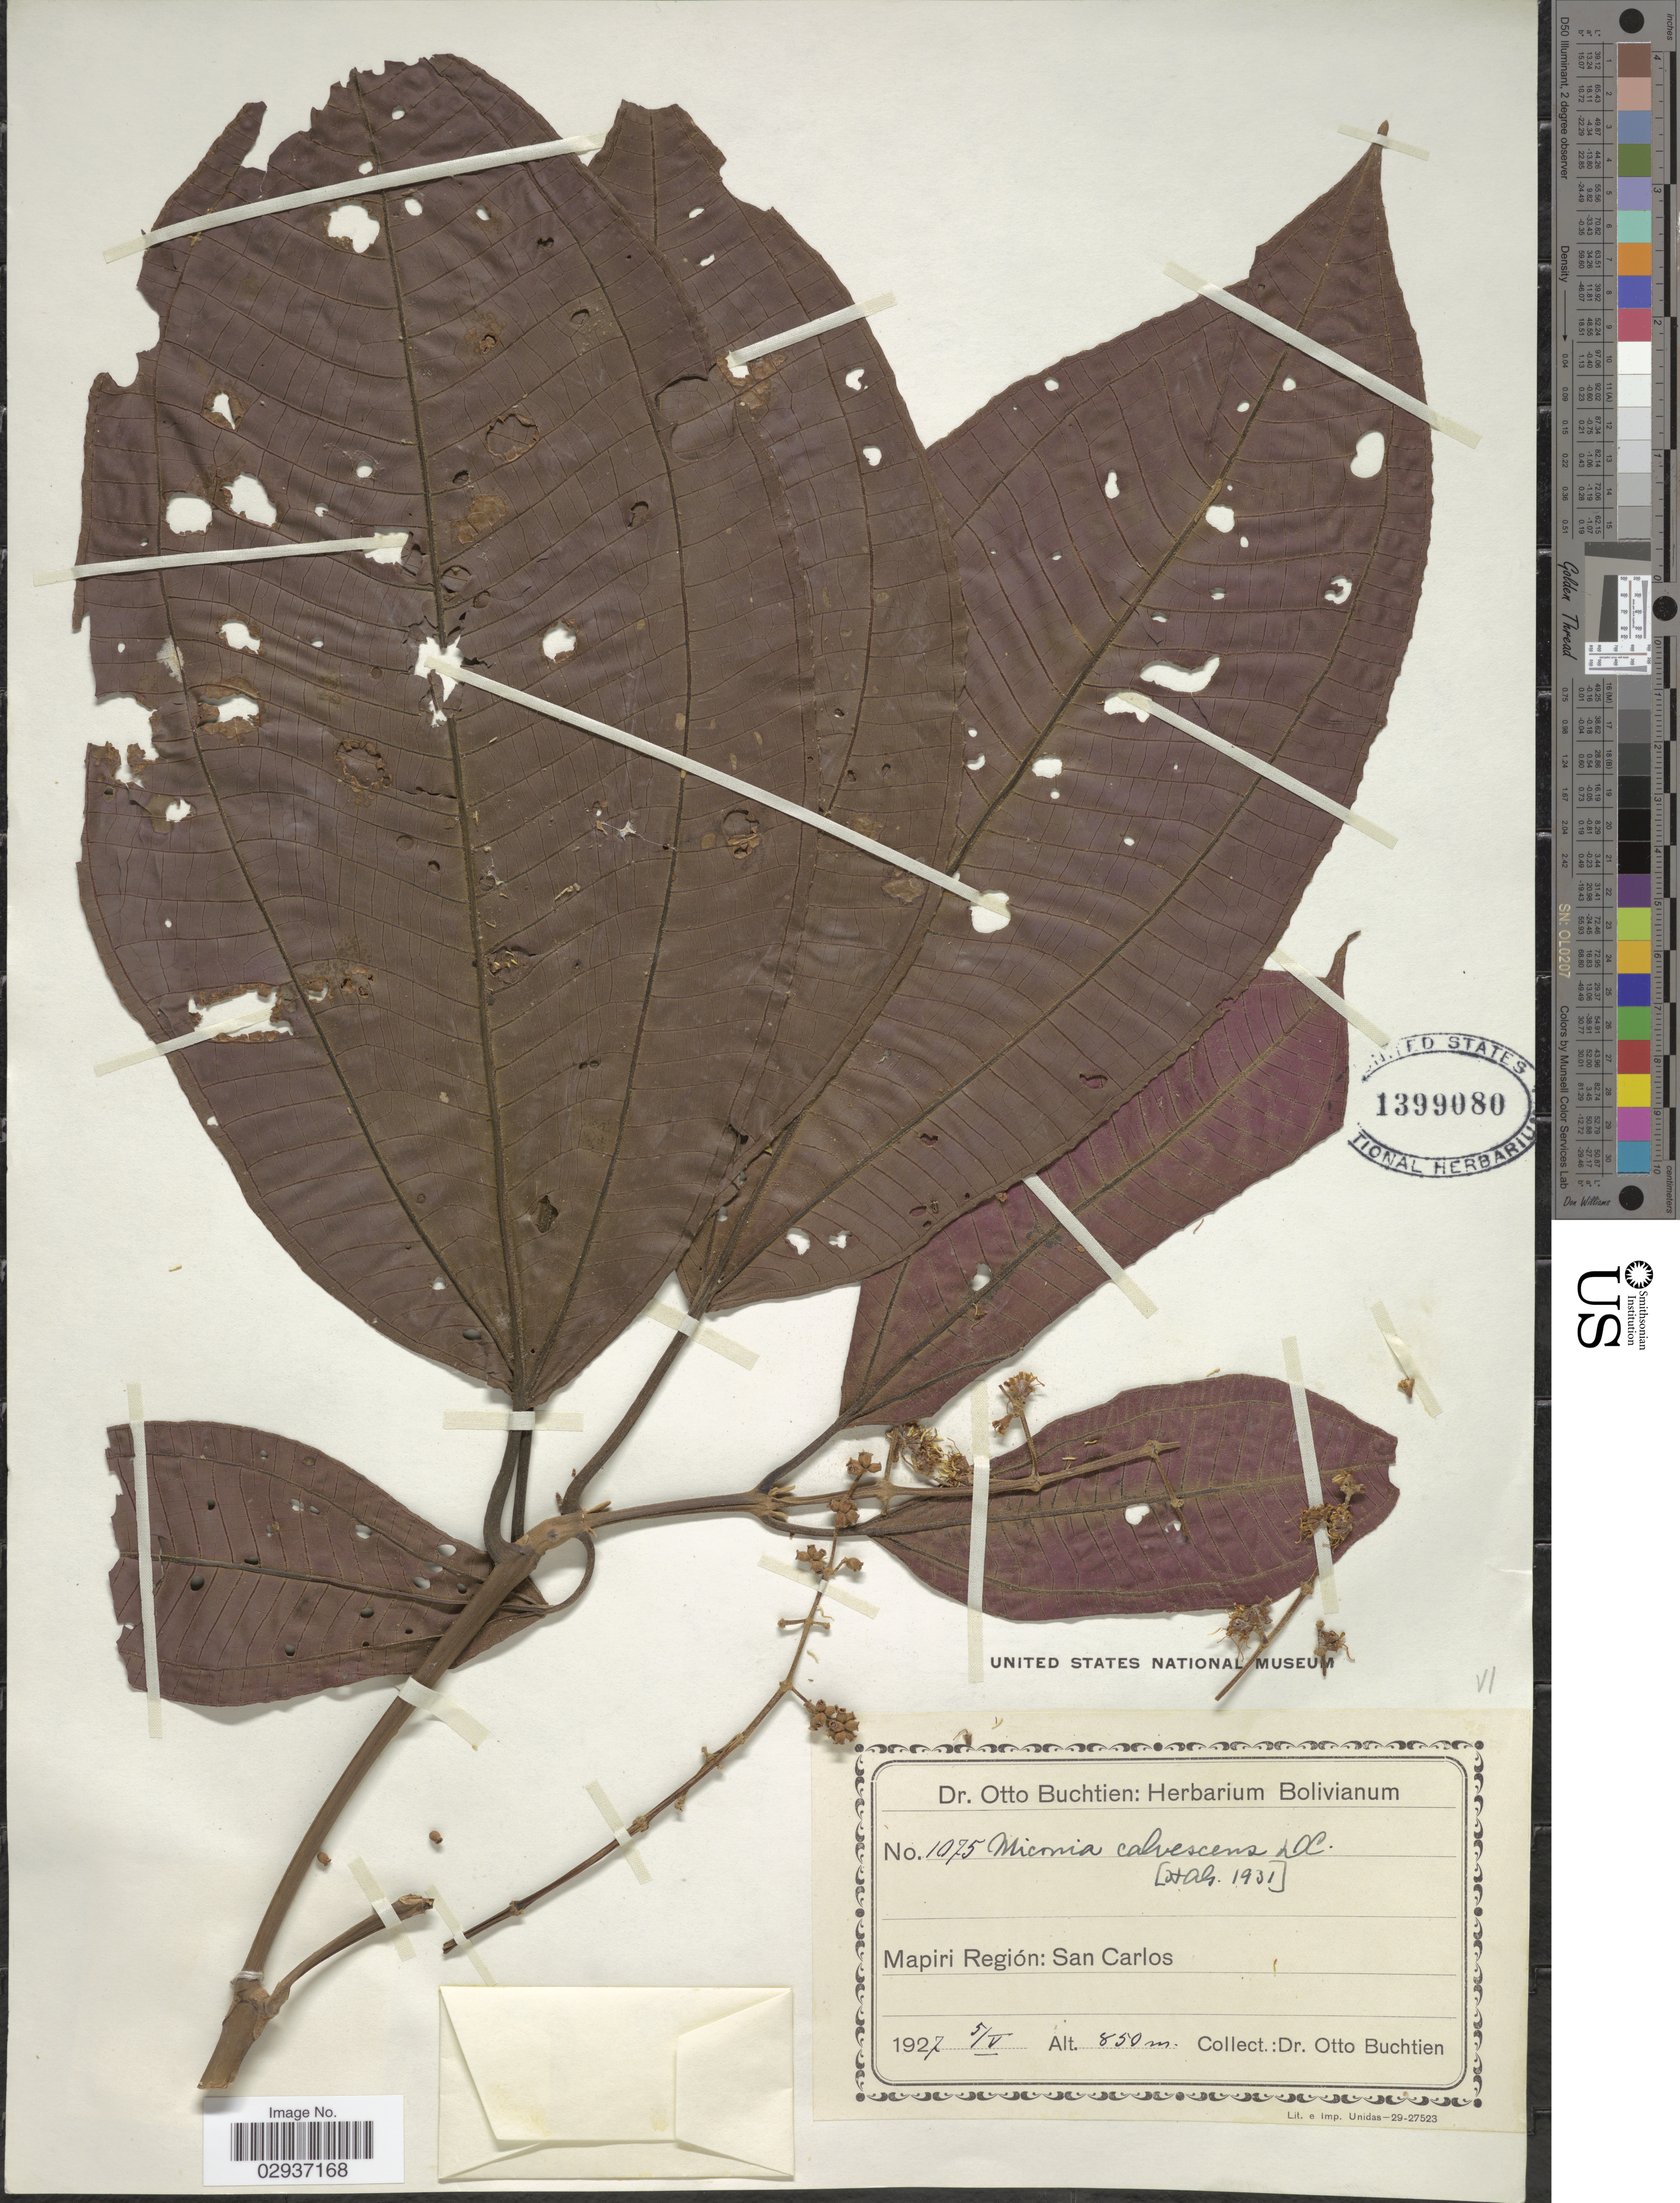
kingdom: Plantae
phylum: Tracheophyta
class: Magnoliopsida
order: Myrtales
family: Melastomataceae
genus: Miconia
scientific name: Miconia calvescens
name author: DC.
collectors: O. Buchtien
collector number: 1075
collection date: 1927-05-05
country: Bolivia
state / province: La Paz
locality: Mapiri Región: San Carlos.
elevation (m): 850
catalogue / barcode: US 1399080